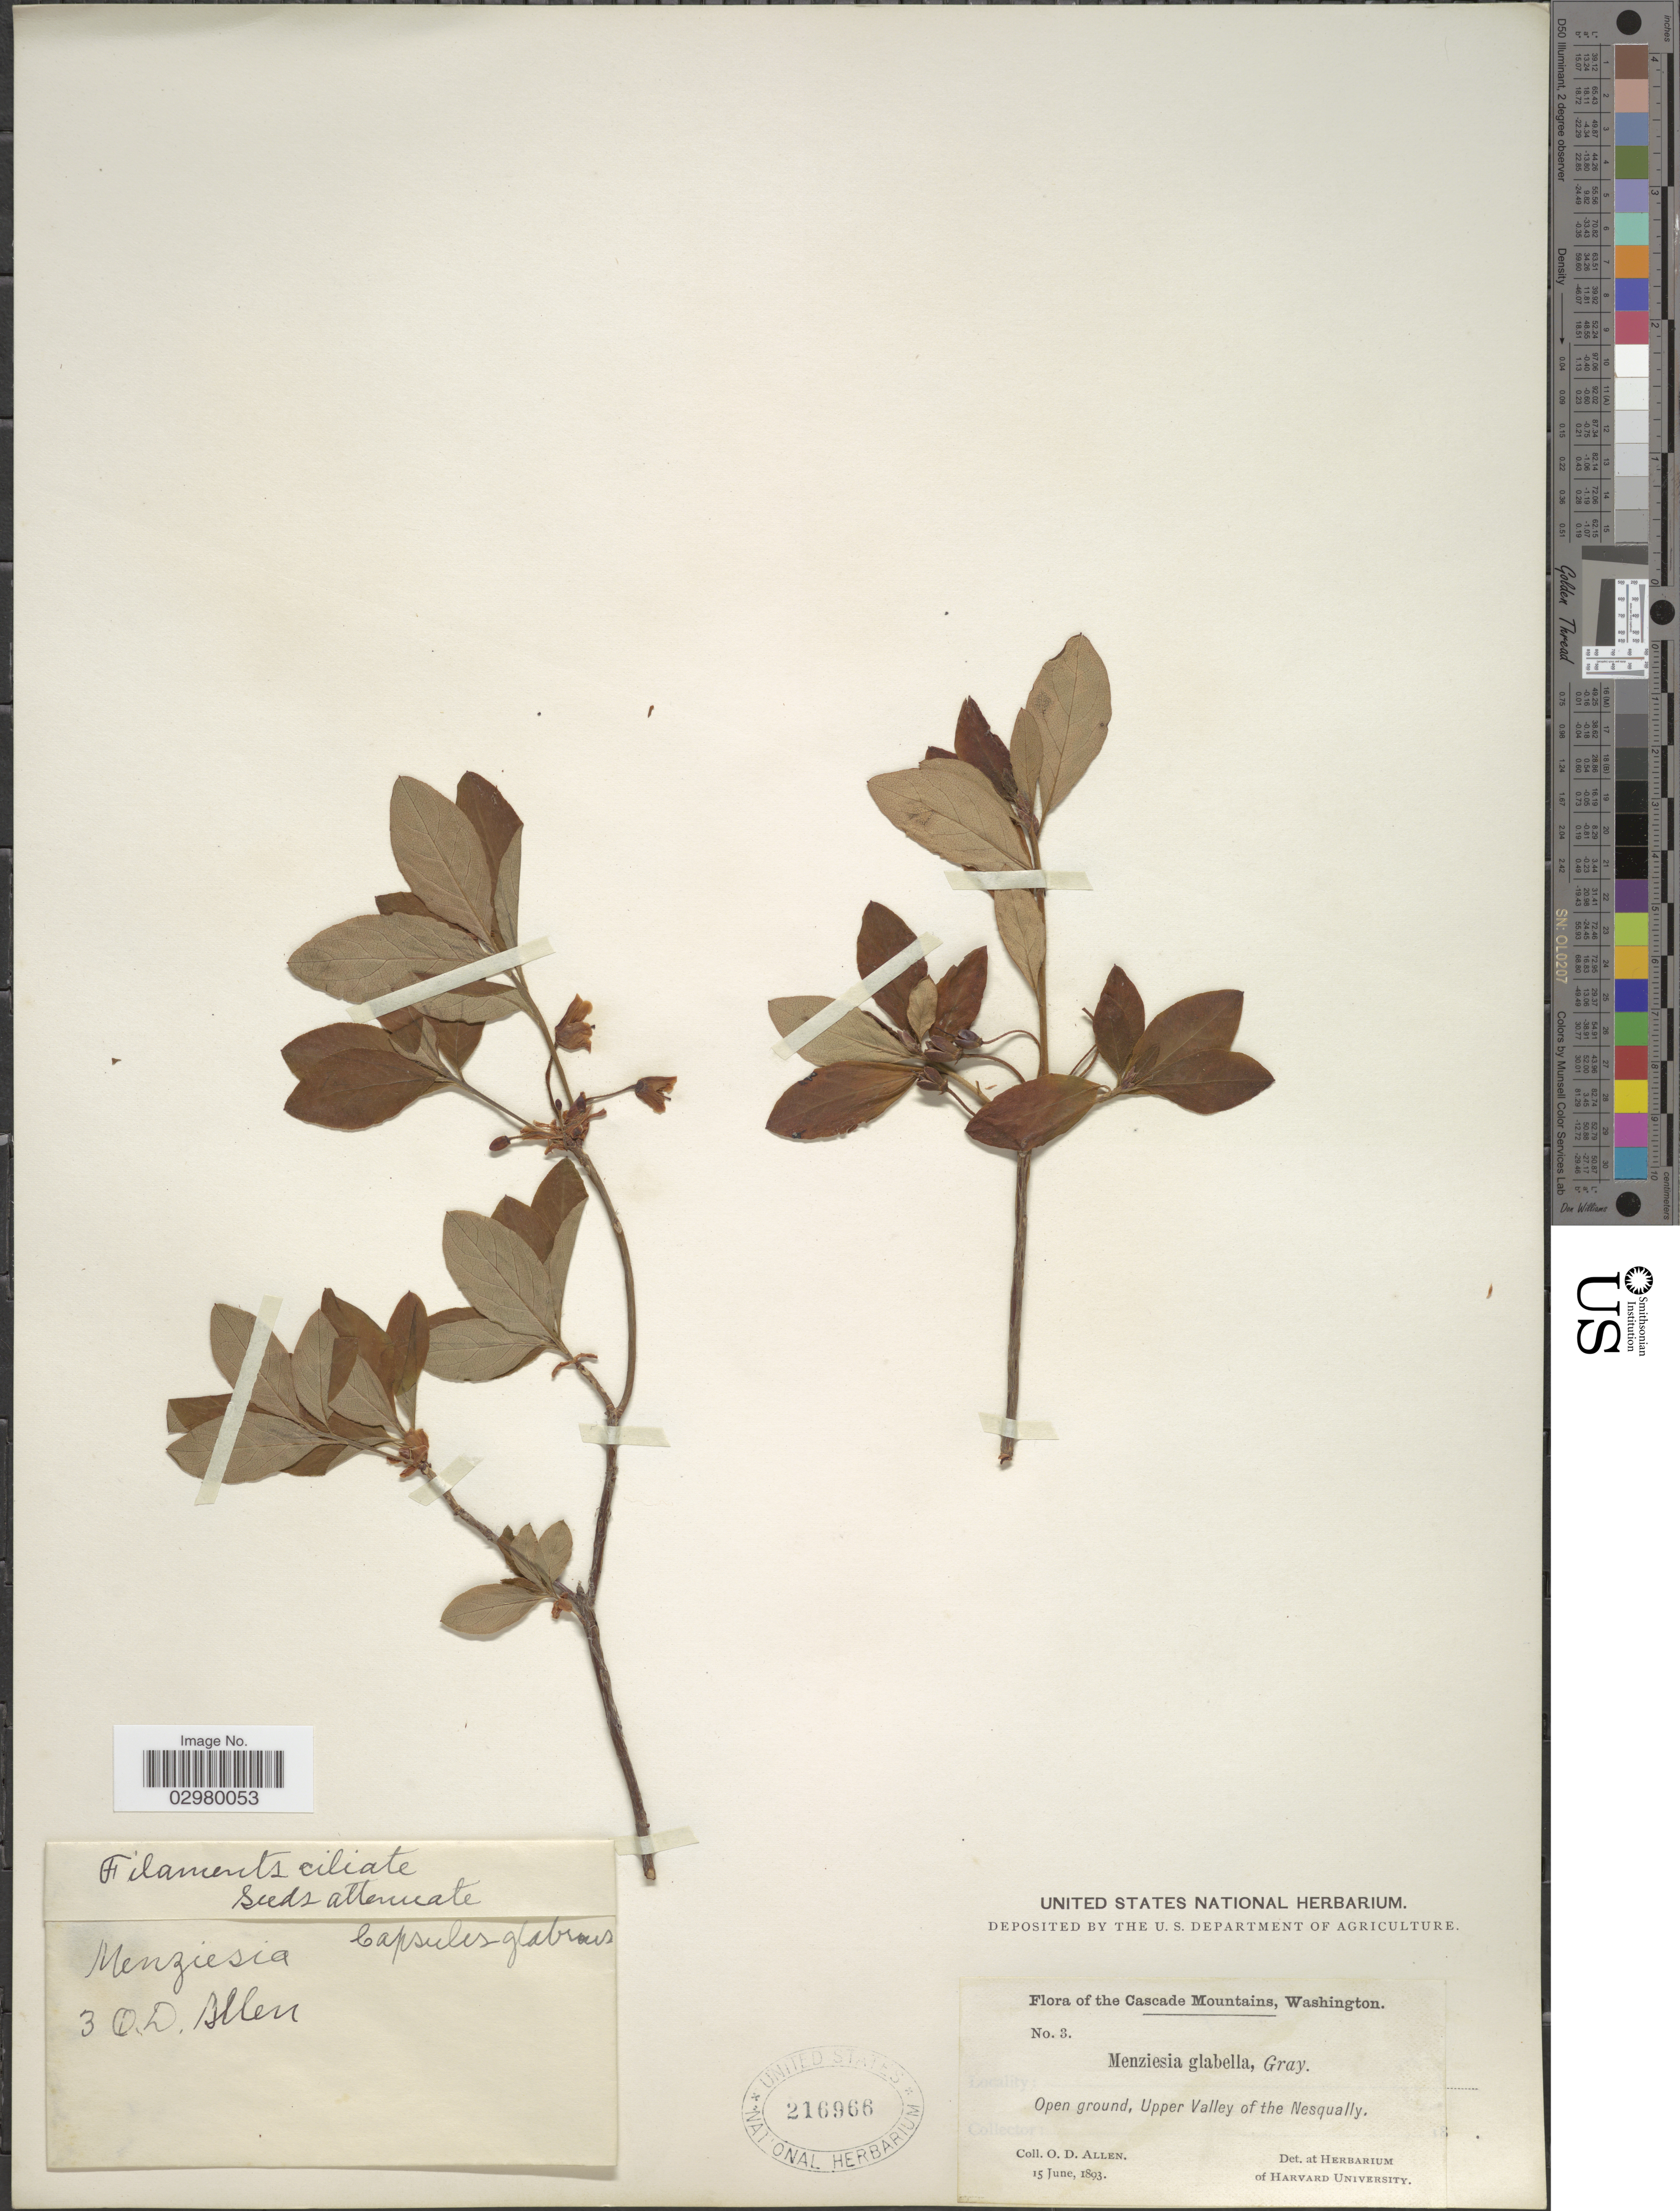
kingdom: Plantae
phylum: Tracheophyta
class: Magnoliopsida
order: Ericales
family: Ericaceae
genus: Menziesia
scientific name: Menziesia ferruginea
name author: Sm.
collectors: O. D. Allen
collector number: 3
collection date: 1893-06-15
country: United States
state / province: Washington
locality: Cascade Mountains. Open ground, Upper Valley of the Nesqually.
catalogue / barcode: US 216966